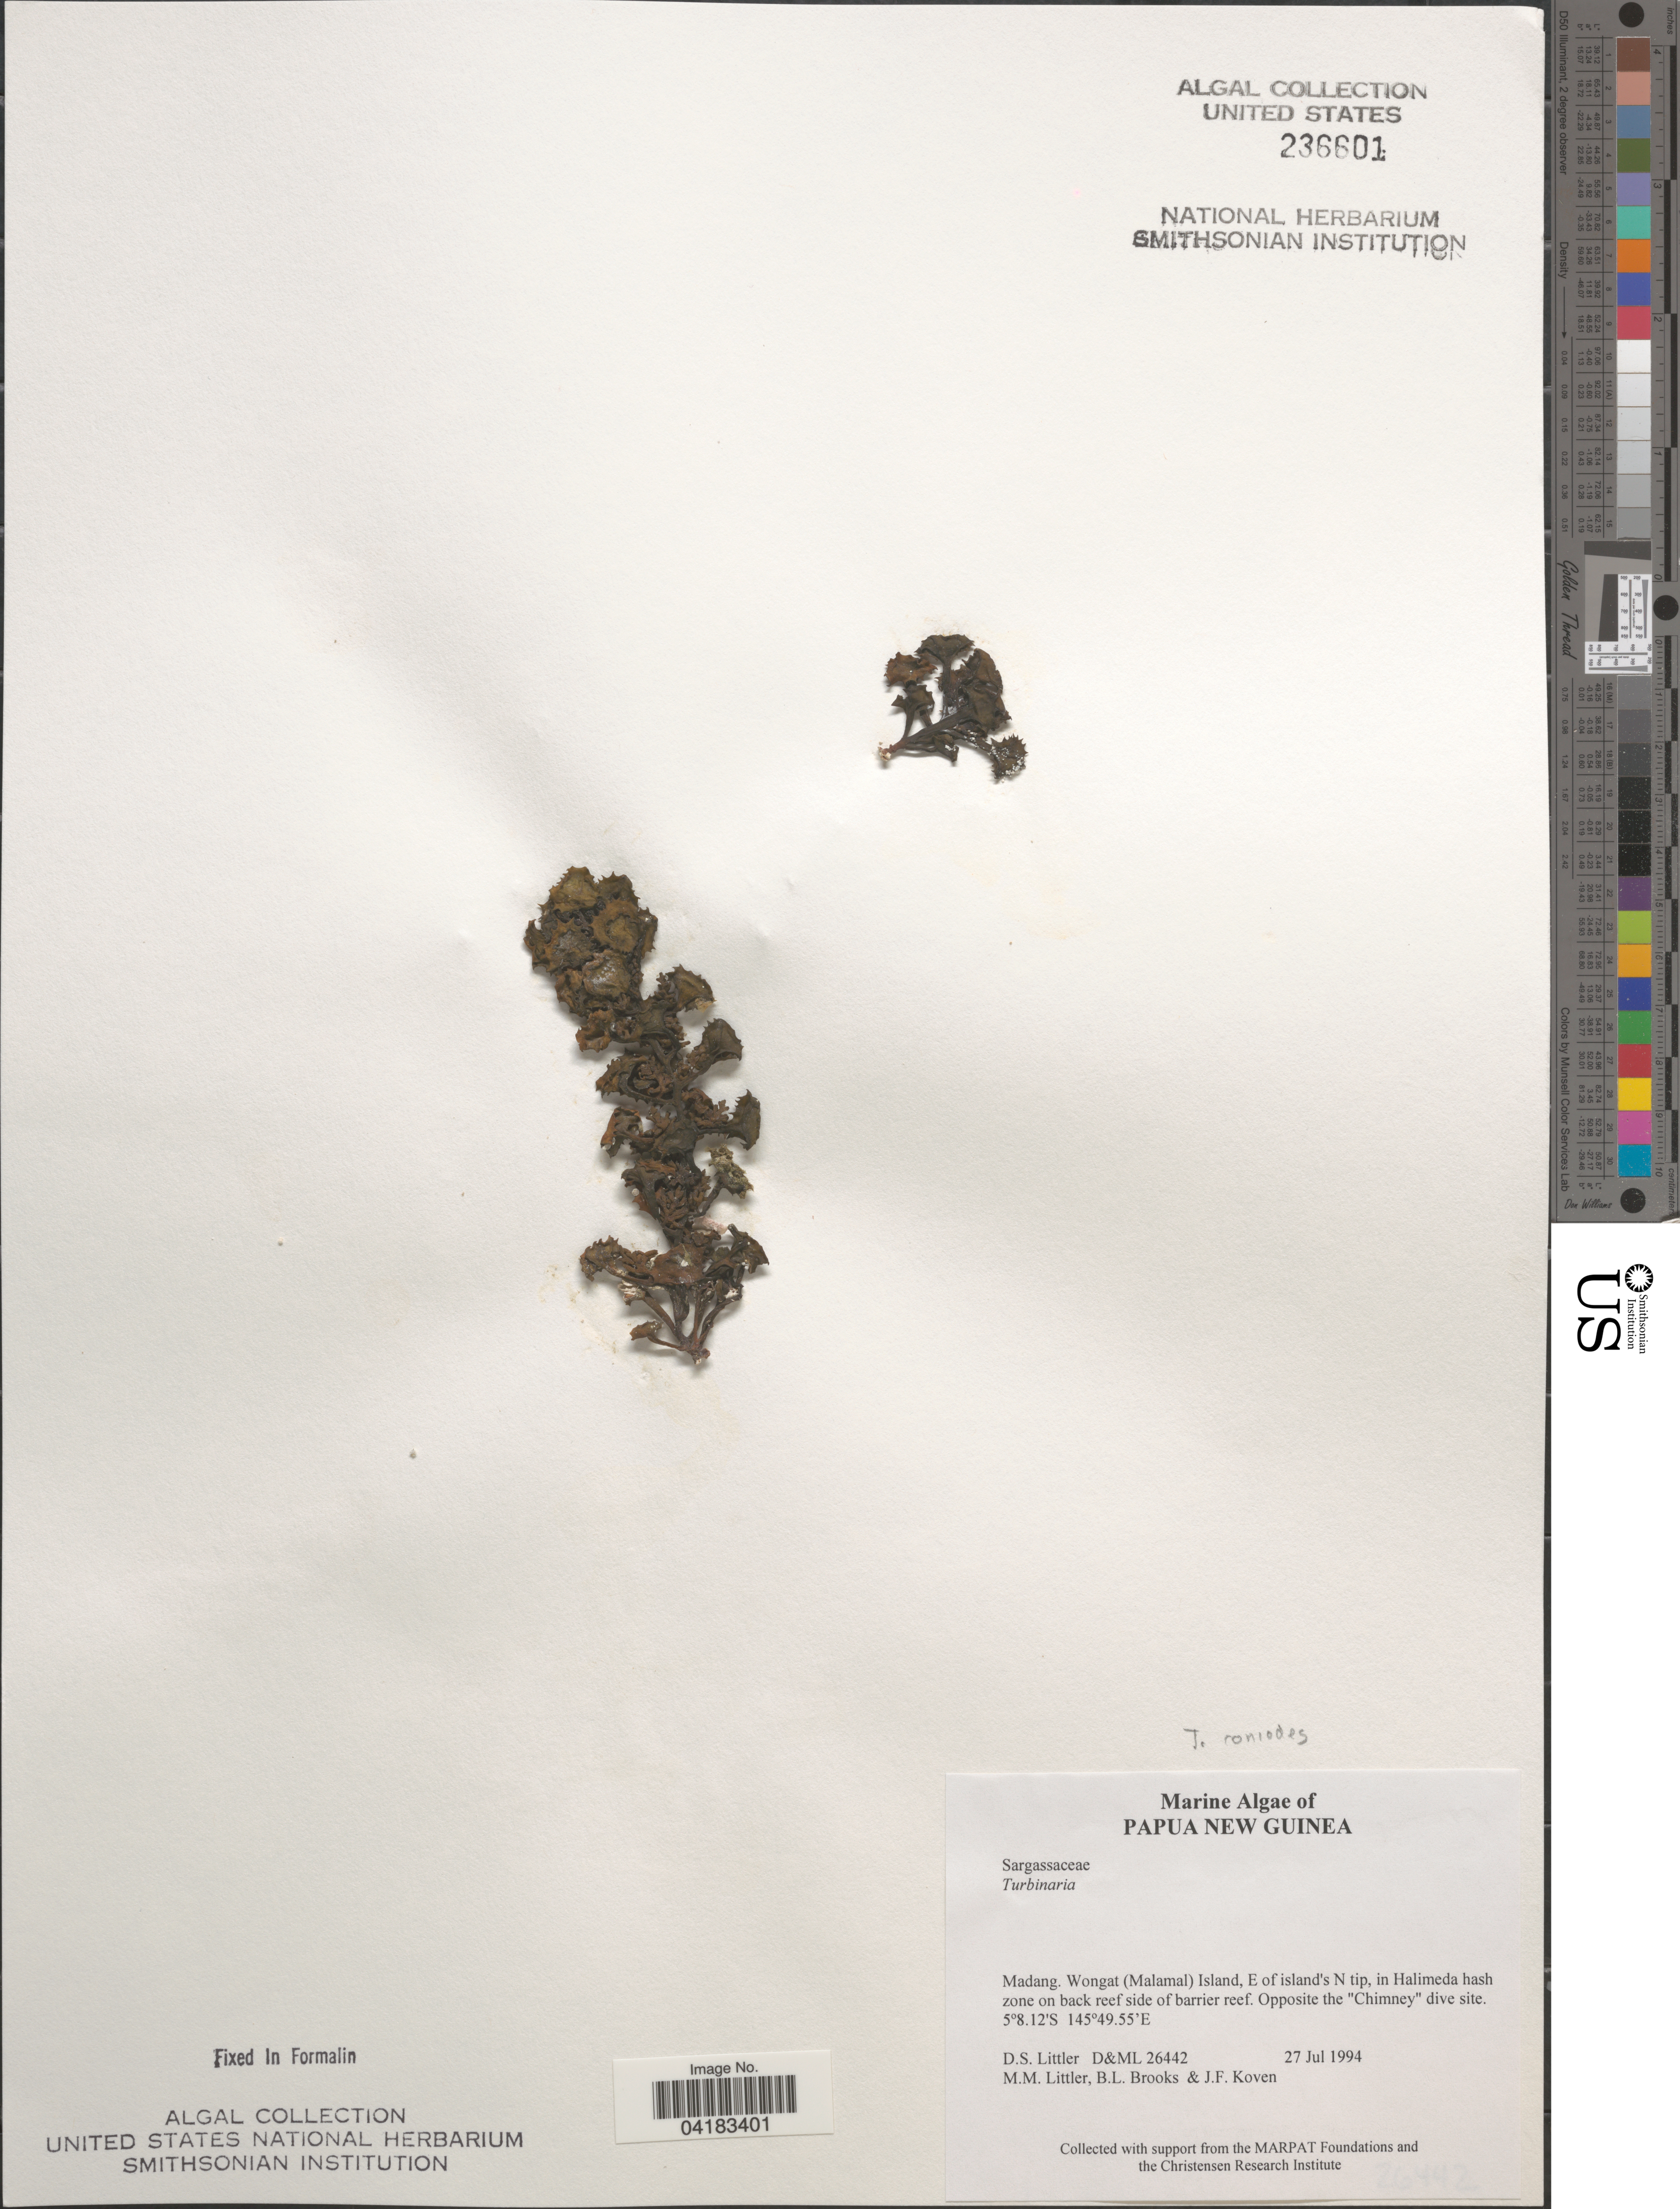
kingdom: Chromista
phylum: Ochrophyta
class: Phaeophyceae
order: Fucales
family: Sargassaceae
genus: Turbinaria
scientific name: Turbinaria sp.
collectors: D. S. Littler, B. Brooks & J. Koven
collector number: D&ML26442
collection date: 1994-07-27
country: Papua New Guinea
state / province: Madang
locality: Wongat (Malamal) Island, E of island's N tip, in Halimeda hash zone on back reef side of barrier reef. Opposite the "Chimney" dive site.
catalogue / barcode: US 236601